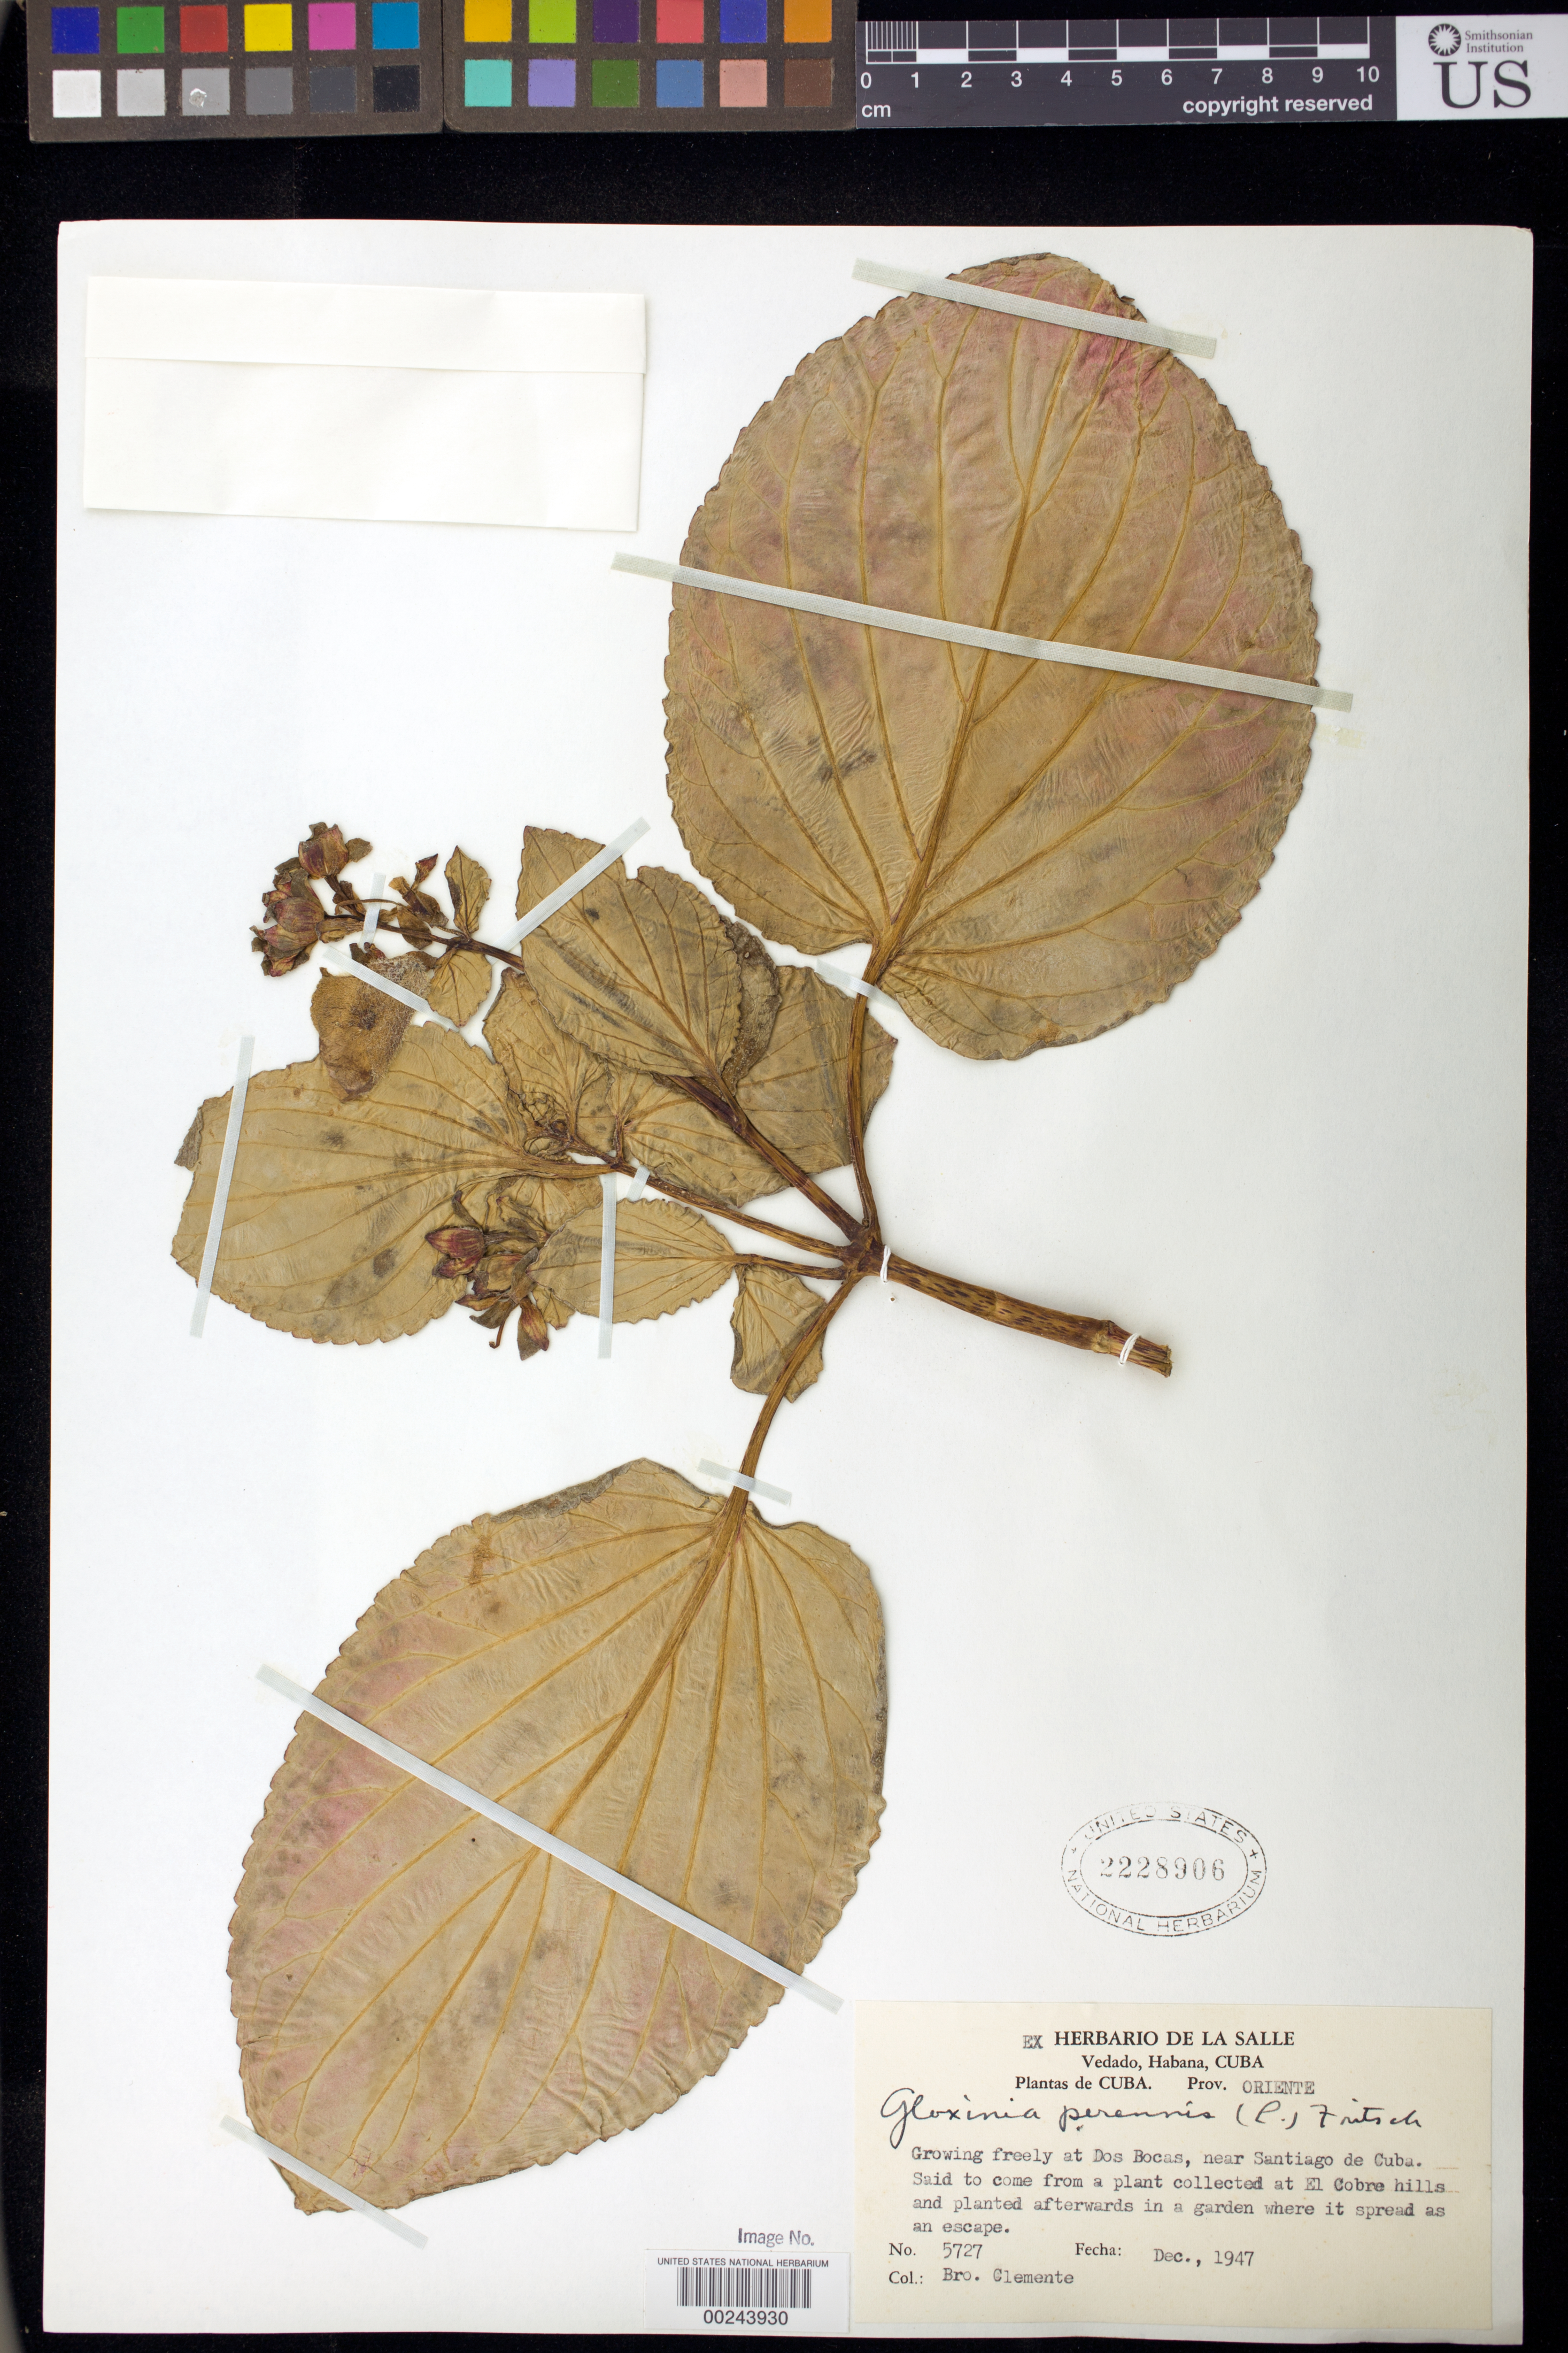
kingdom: Plantae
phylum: Tracheophyta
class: Magnoliopsida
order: Lamiales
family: Gesneriaceae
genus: Gloxinia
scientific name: Gloxinia perennis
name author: (L.) Fritsch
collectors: Bro. Clemente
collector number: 5727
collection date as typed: Dec 1947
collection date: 1947-12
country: Cuba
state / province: Oriente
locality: Growing freely at Dos Bocas, near Santiago de Cuba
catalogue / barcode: US 2228906